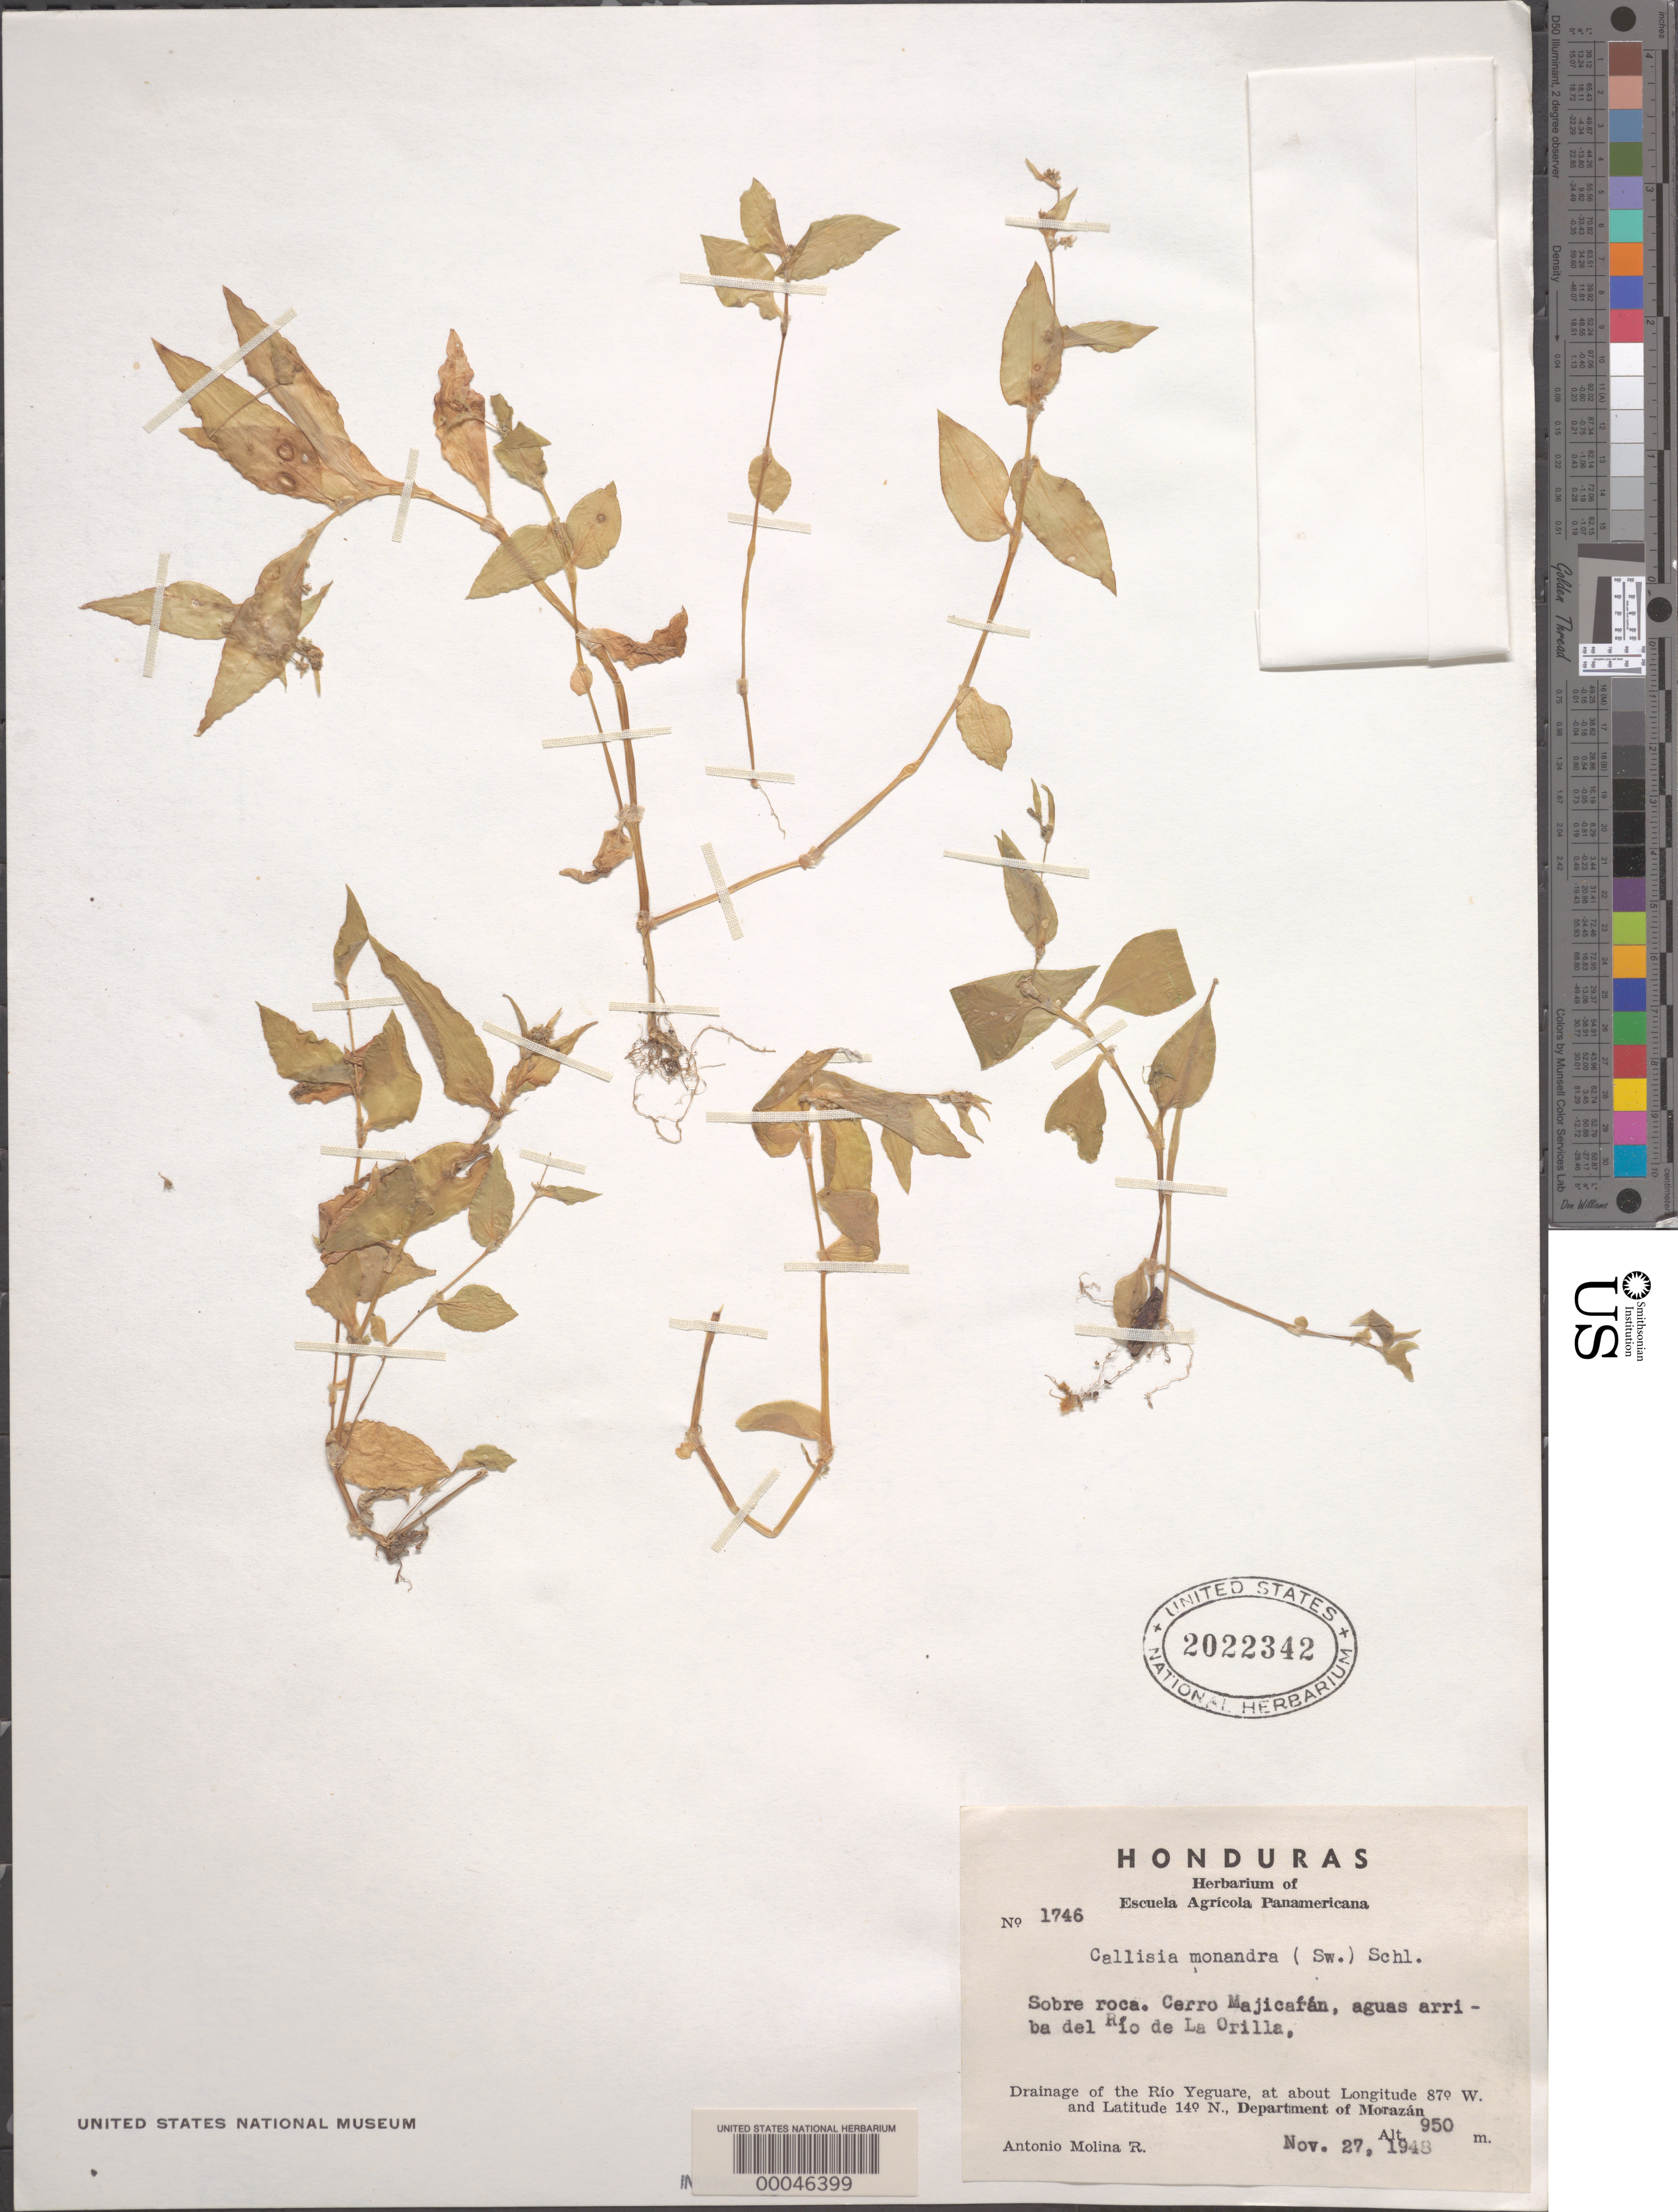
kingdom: Plantae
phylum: Tracheophyta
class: Liliopsida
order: Commelinales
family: Commelinaceae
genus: Callisia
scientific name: Callisia monandra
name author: (Sw.) Schult. & Schult. f.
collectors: A. Molina R.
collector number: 1746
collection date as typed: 27 Nov 1948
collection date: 1948-11-27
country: Honduras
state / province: Fco. Morazán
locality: Cerro Majicaran, río de La Orilla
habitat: Rocky riverbank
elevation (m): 950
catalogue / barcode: US 2022342